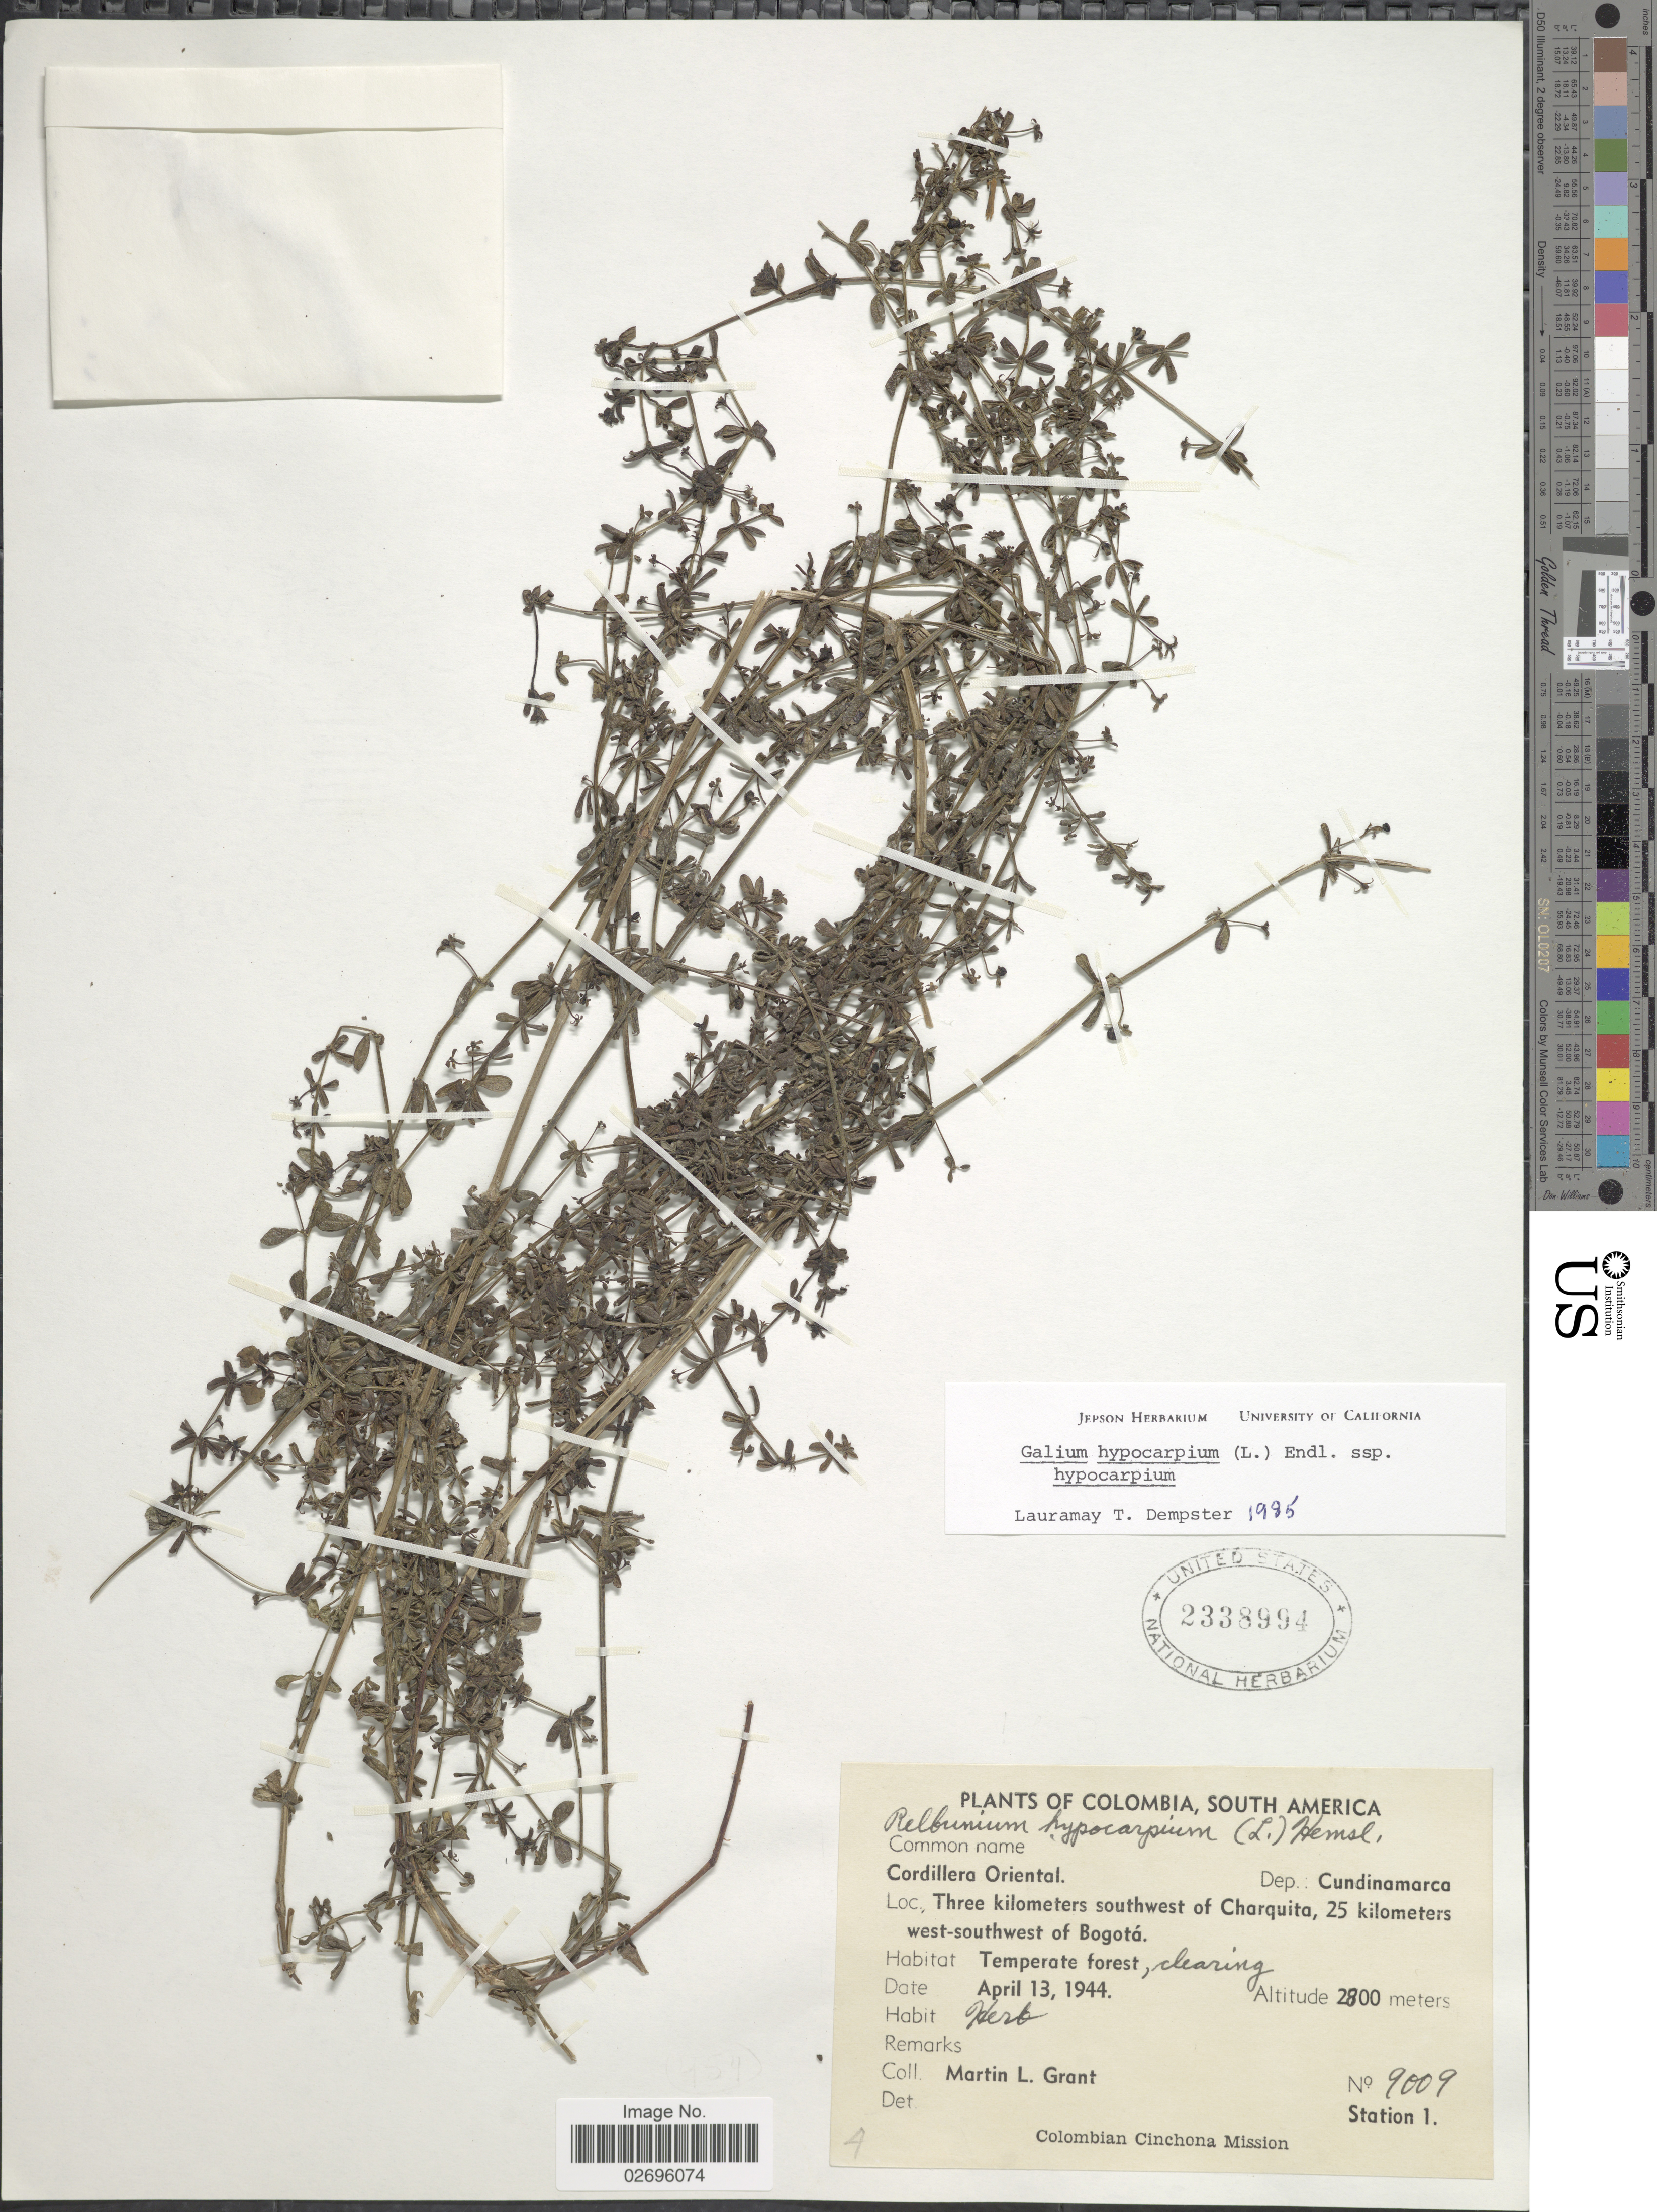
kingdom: Plantae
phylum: Tracheophyta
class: Magnoliopsida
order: Gentianales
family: Rubiaceae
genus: Galium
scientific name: Galium hypocarpium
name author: (L.) Endl. ex Griseb.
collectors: M. L. Grant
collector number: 9009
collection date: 1944-04-13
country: Colombia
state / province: Cundinamarca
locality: Cordillera Oriental. Dep.: Cundinamarca. Three kilometers southwest of Charquita, 25 kilometers west-southwest of Bogotá. Station 1.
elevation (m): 2800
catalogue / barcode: US 2338994